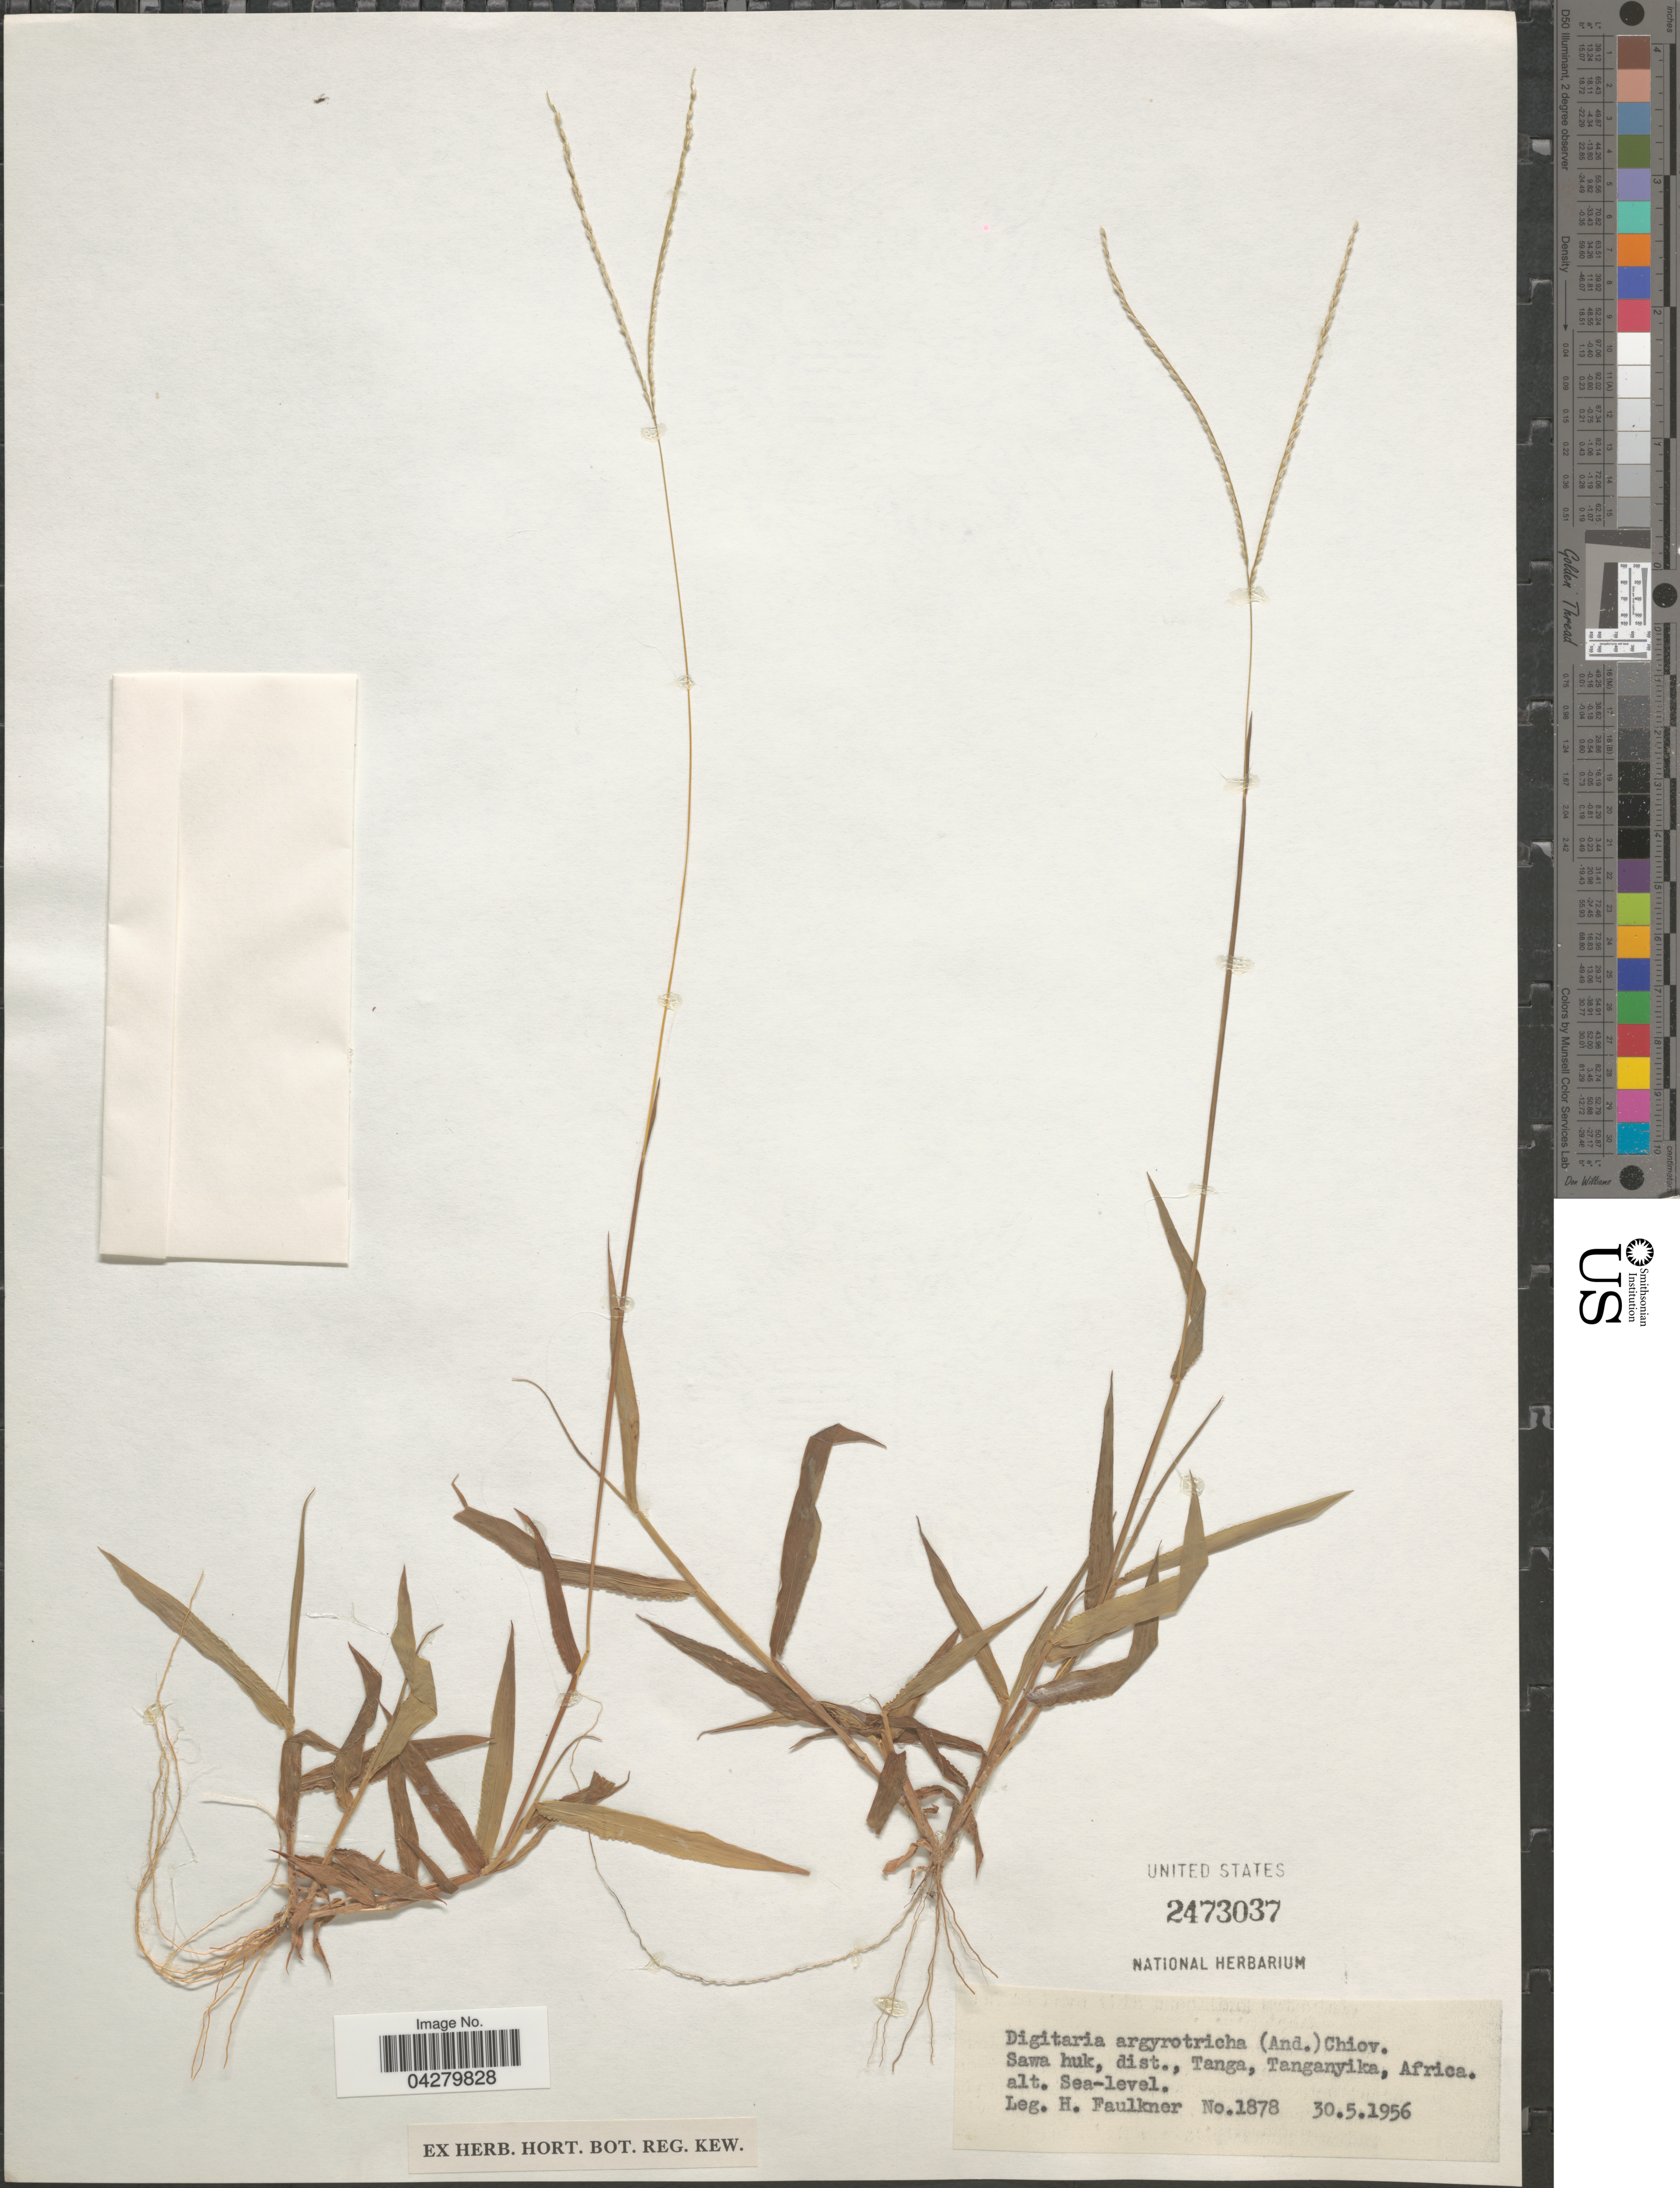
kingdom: Plantae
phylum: Tracheophyta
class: Liliopsida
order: Poales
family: Poaceae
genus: Digitaria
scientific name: Digitaria argyrograpta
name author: (Nees) Stapf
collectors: H. Faulkner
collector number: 1878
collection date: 1956-05-30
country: Tanzania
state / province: Tanga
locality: Sawa huk, dist., Tanga, Tangayika.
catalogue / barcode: US 2473037